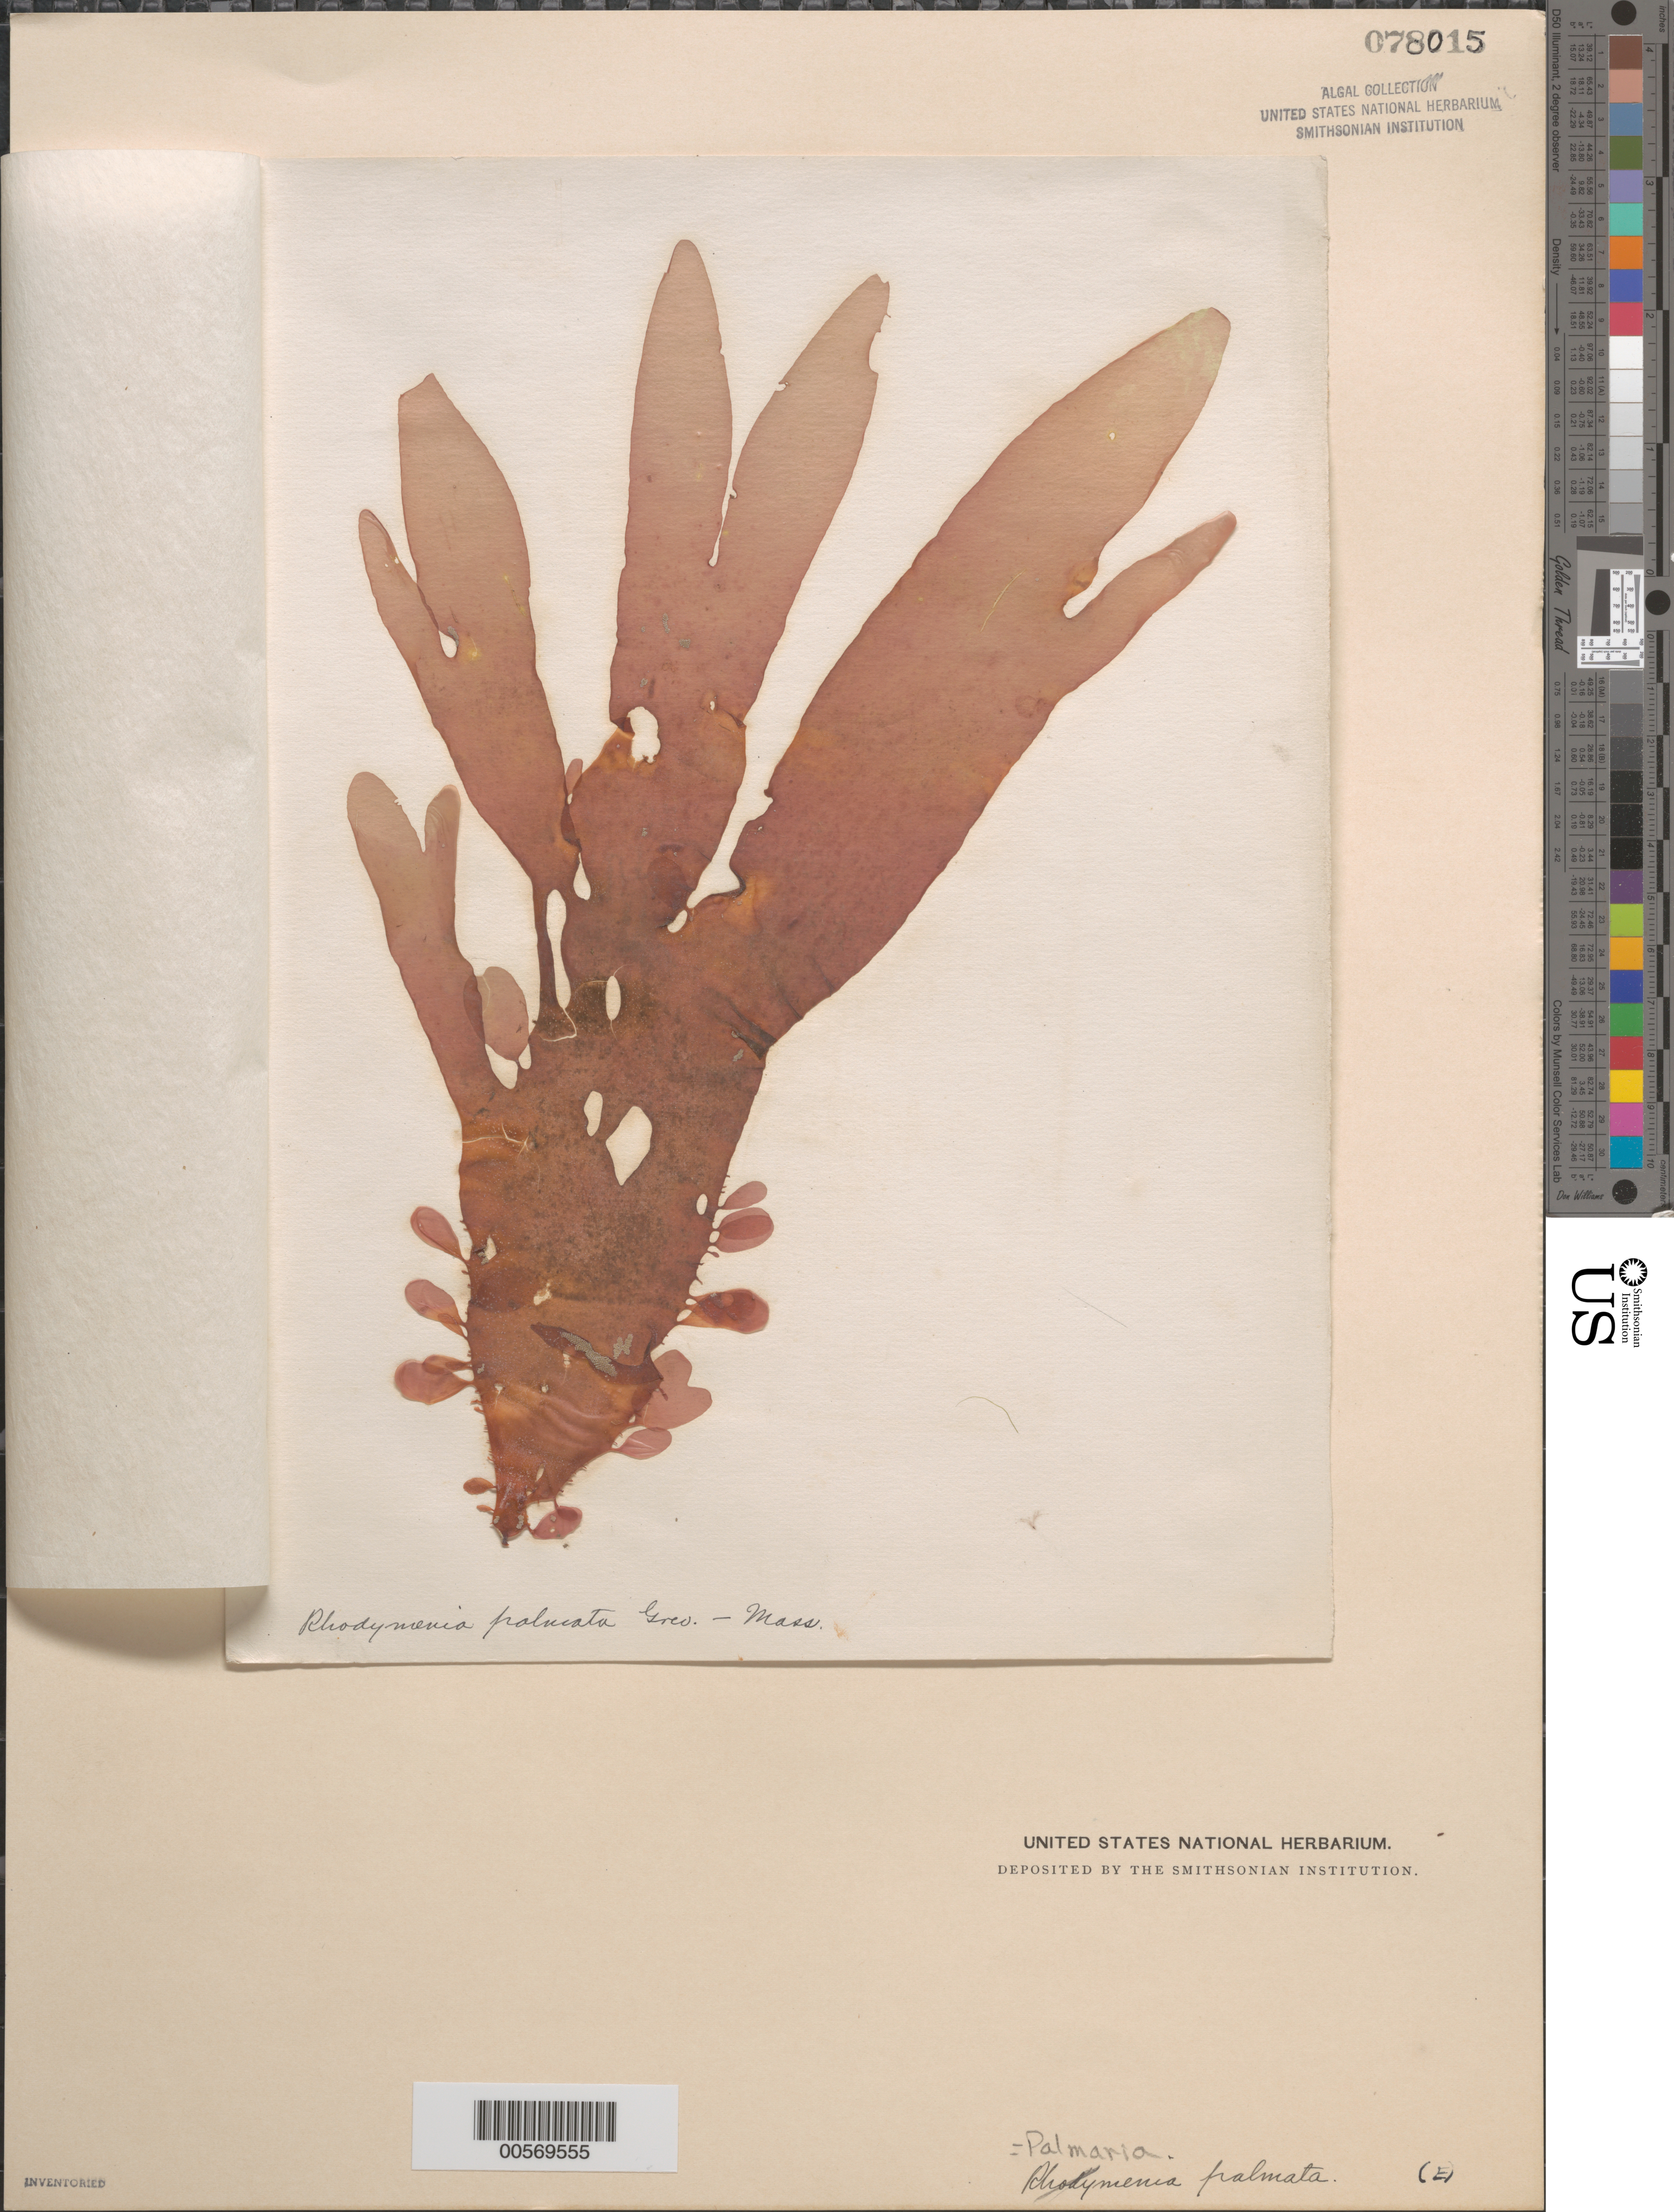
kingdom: Plantae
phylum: Rhodophyta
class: Florideophyceae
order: Palmariales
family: Palmariaceae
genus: Palmaria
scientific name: Palmaria palmata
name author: (L.) F. Weber & D. Mohr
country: United States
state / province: Massachusetts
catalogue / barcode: US 78015